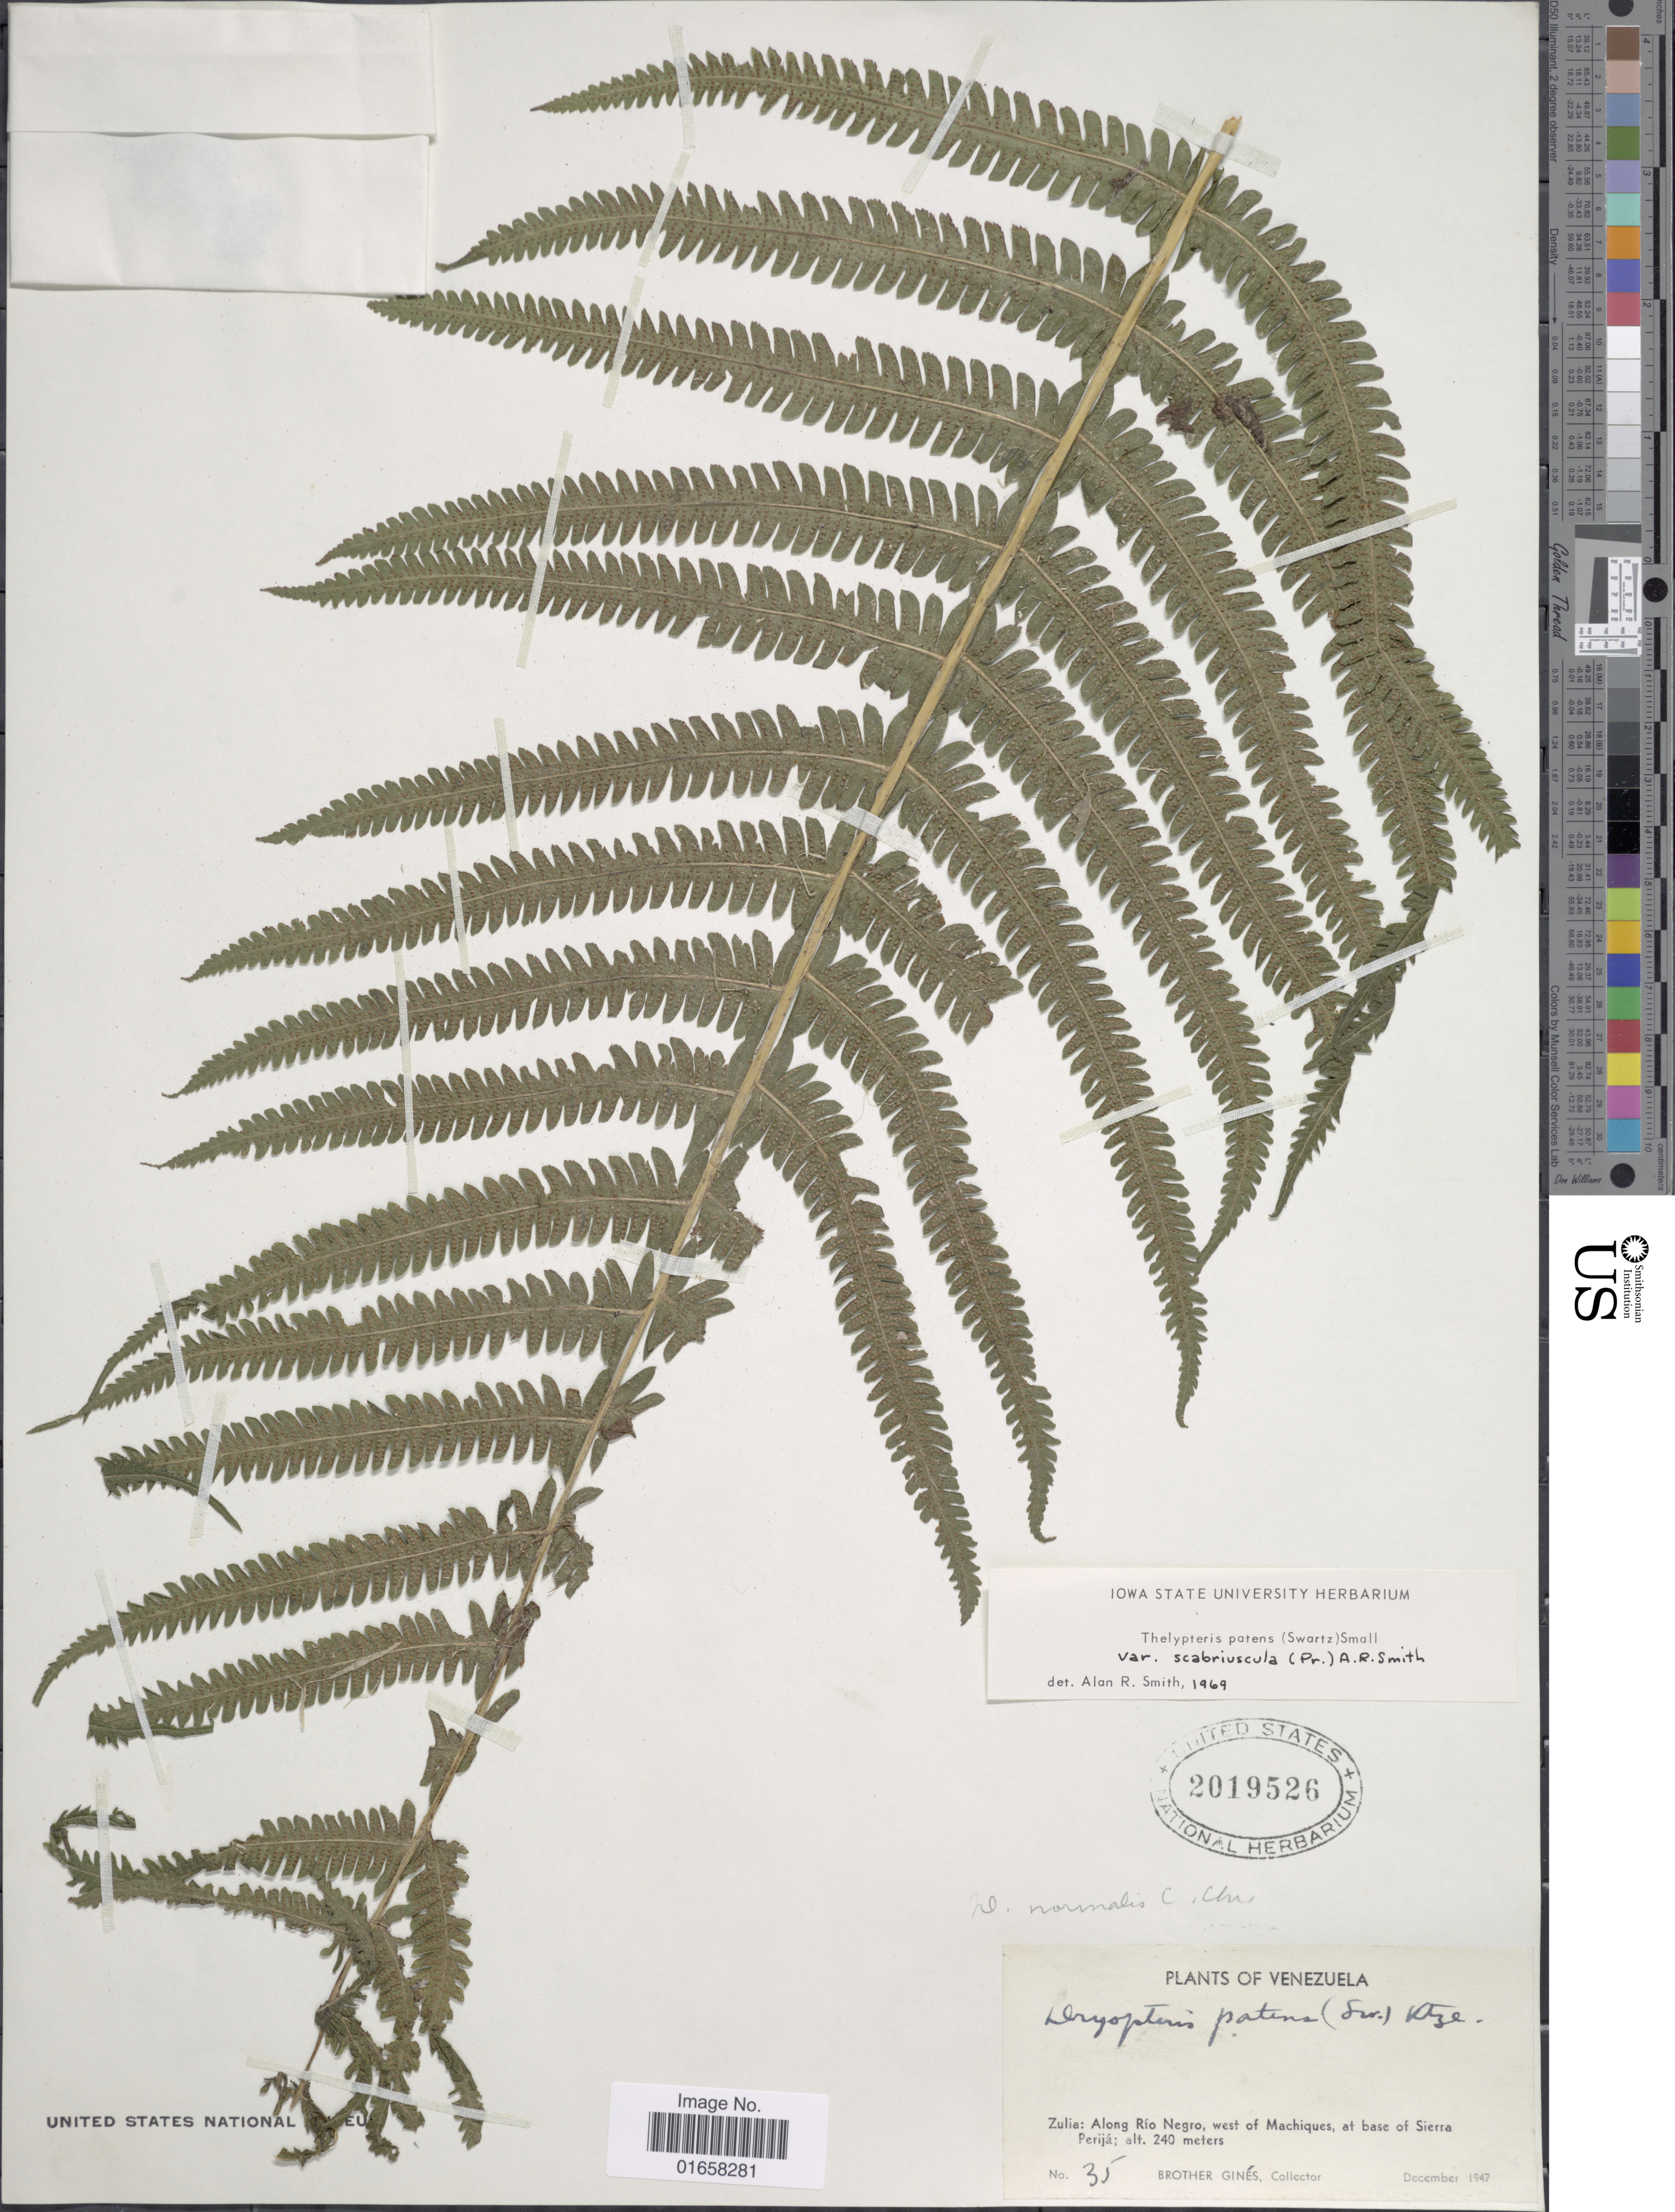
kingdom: Plantae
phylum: Tracheophyta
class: Polypodiopsida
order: Polypodiales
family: Thelypteridaceae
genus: Christella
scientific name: Christella patens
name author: (Sw.) Holttum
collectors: Bro. Gines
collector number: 35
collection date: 1947-12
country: Venezuela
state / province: Zulia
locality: Zulia; Along Rio Negro, west of Machiques, at base of Sierra Perija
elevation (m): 240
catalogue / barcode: US 2019526